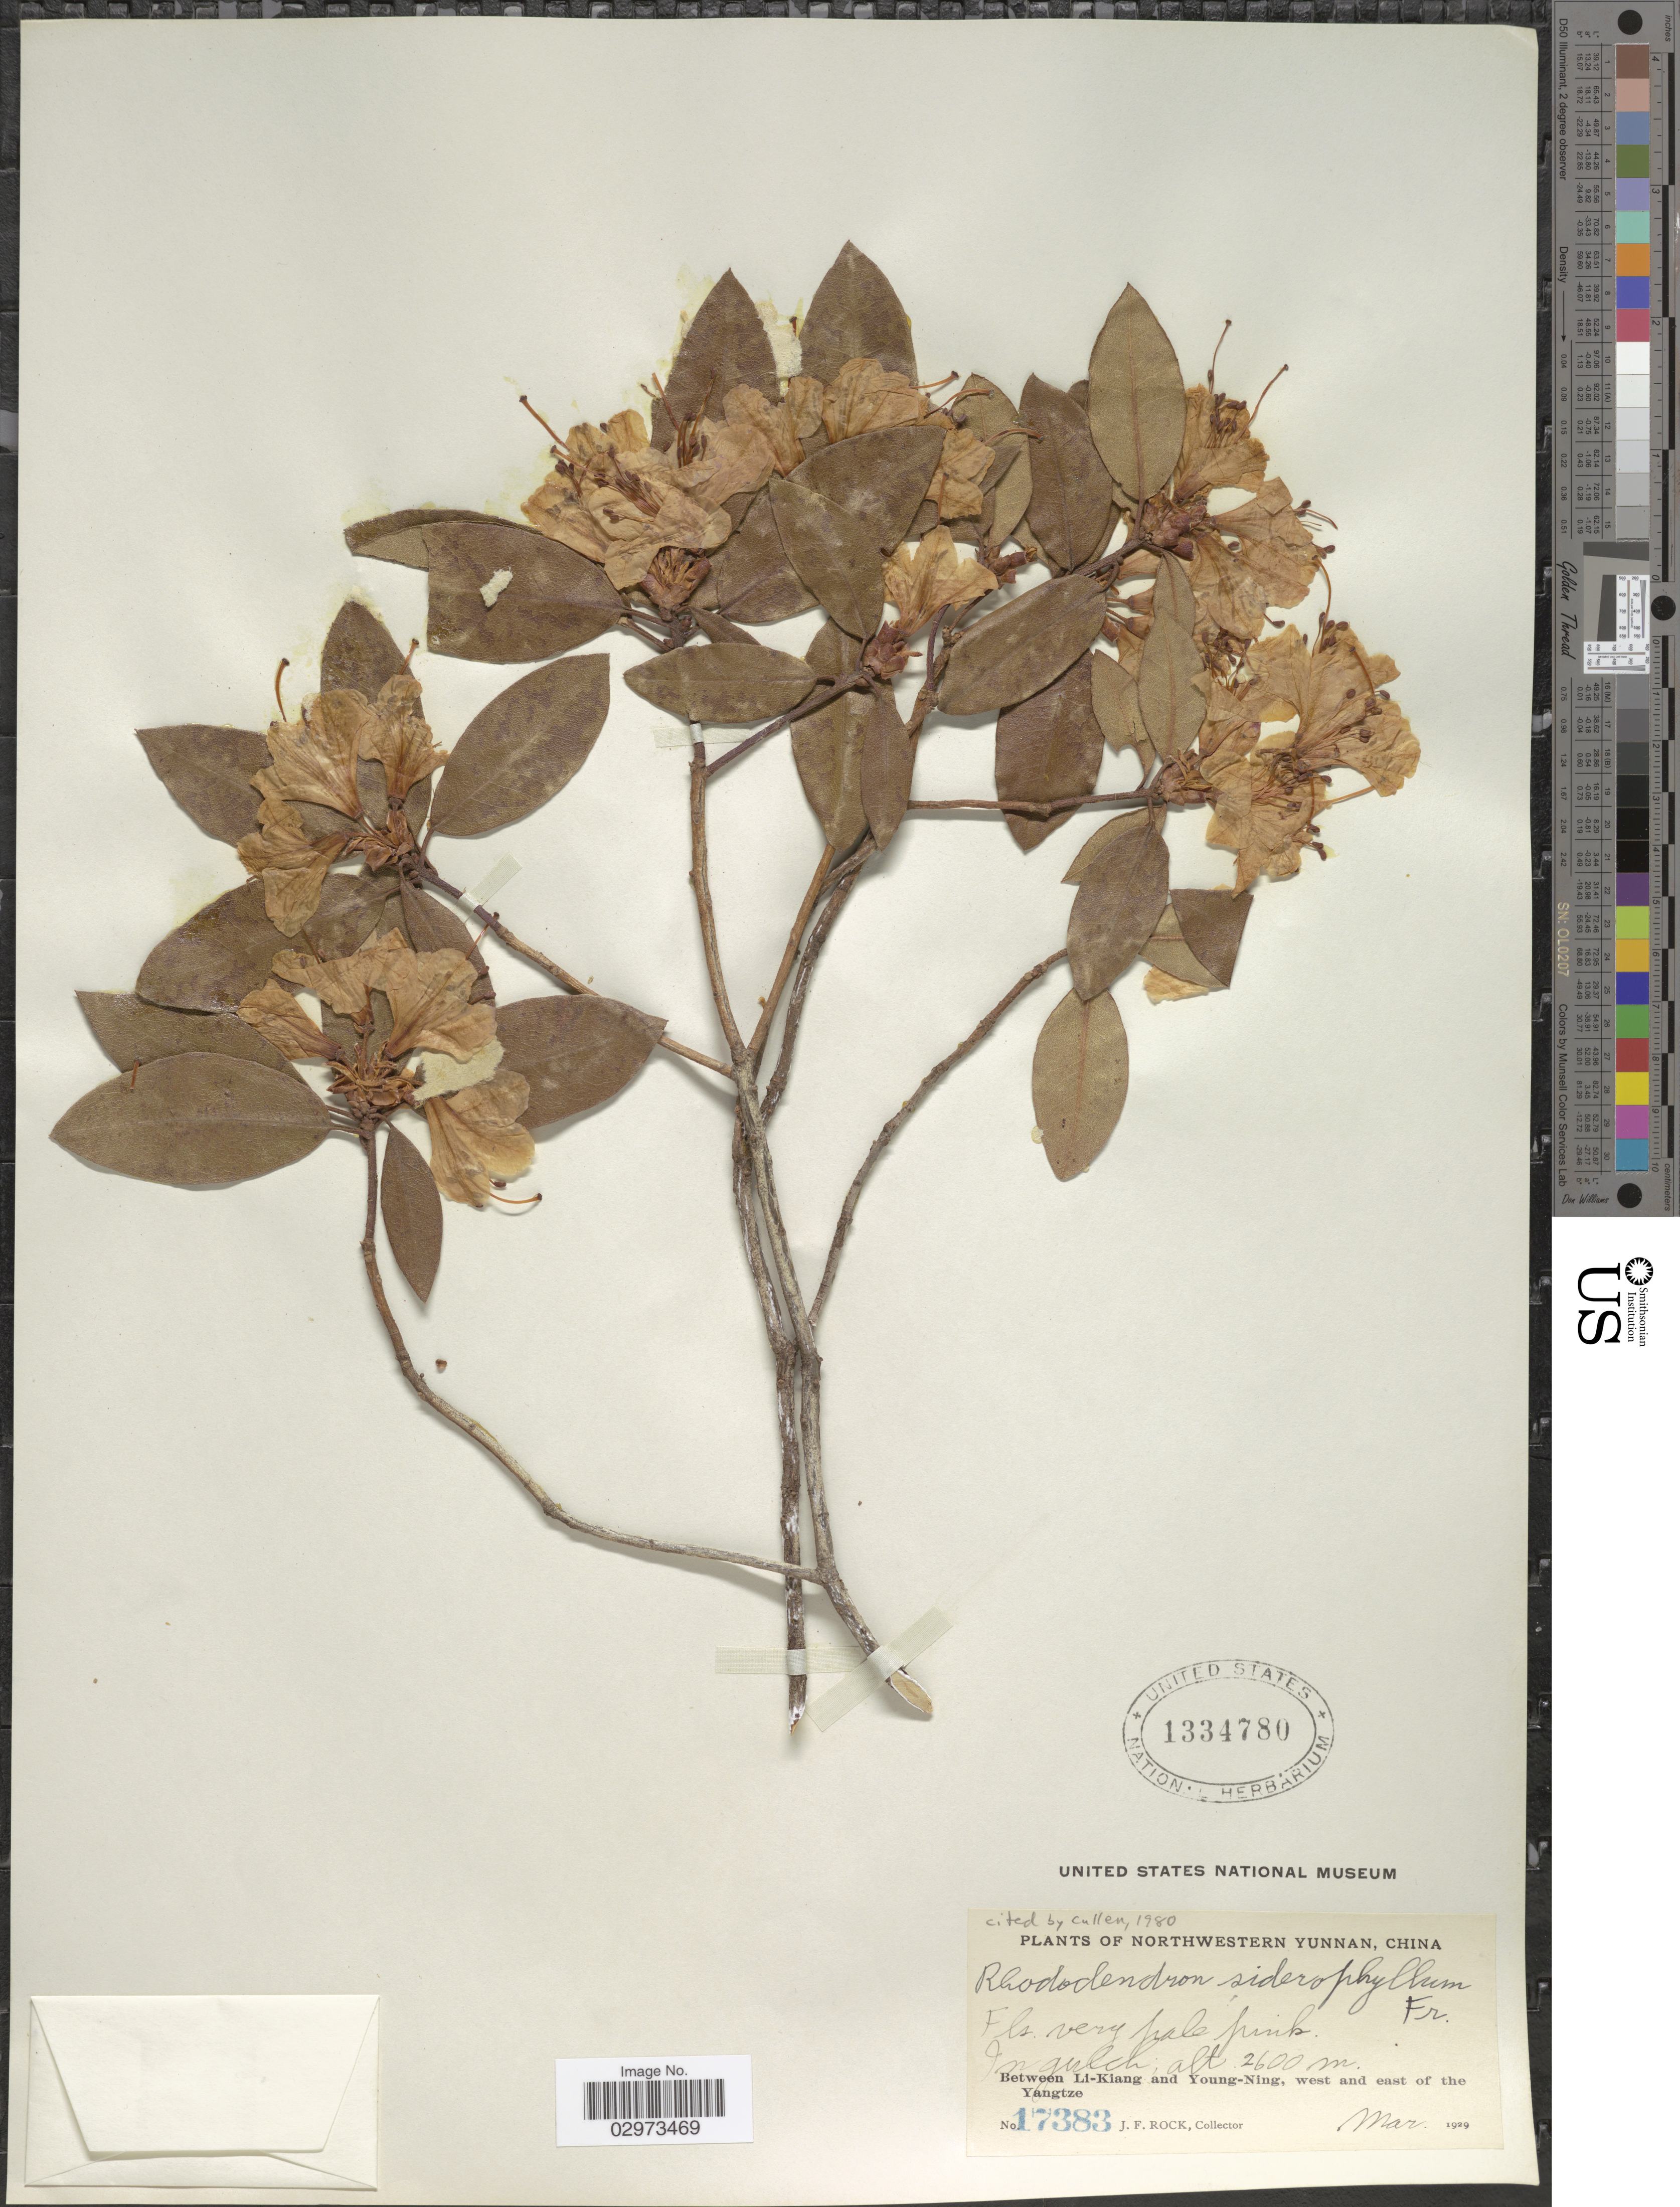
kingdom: Plantae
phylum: Tracheophyta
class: Magnoliopsida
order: Ericales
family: Ericaceae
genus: Rhododendron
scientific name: Rhododendron siderophyllum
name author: Franch.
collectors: J. Rock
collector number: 17383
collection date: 1929-03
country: China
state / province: Yunnan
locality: Northwestern Yunnan. Between Li-Kiang and Young-Ning, west and east of the Yangtze.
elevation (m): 2600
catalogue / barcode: US 1334780